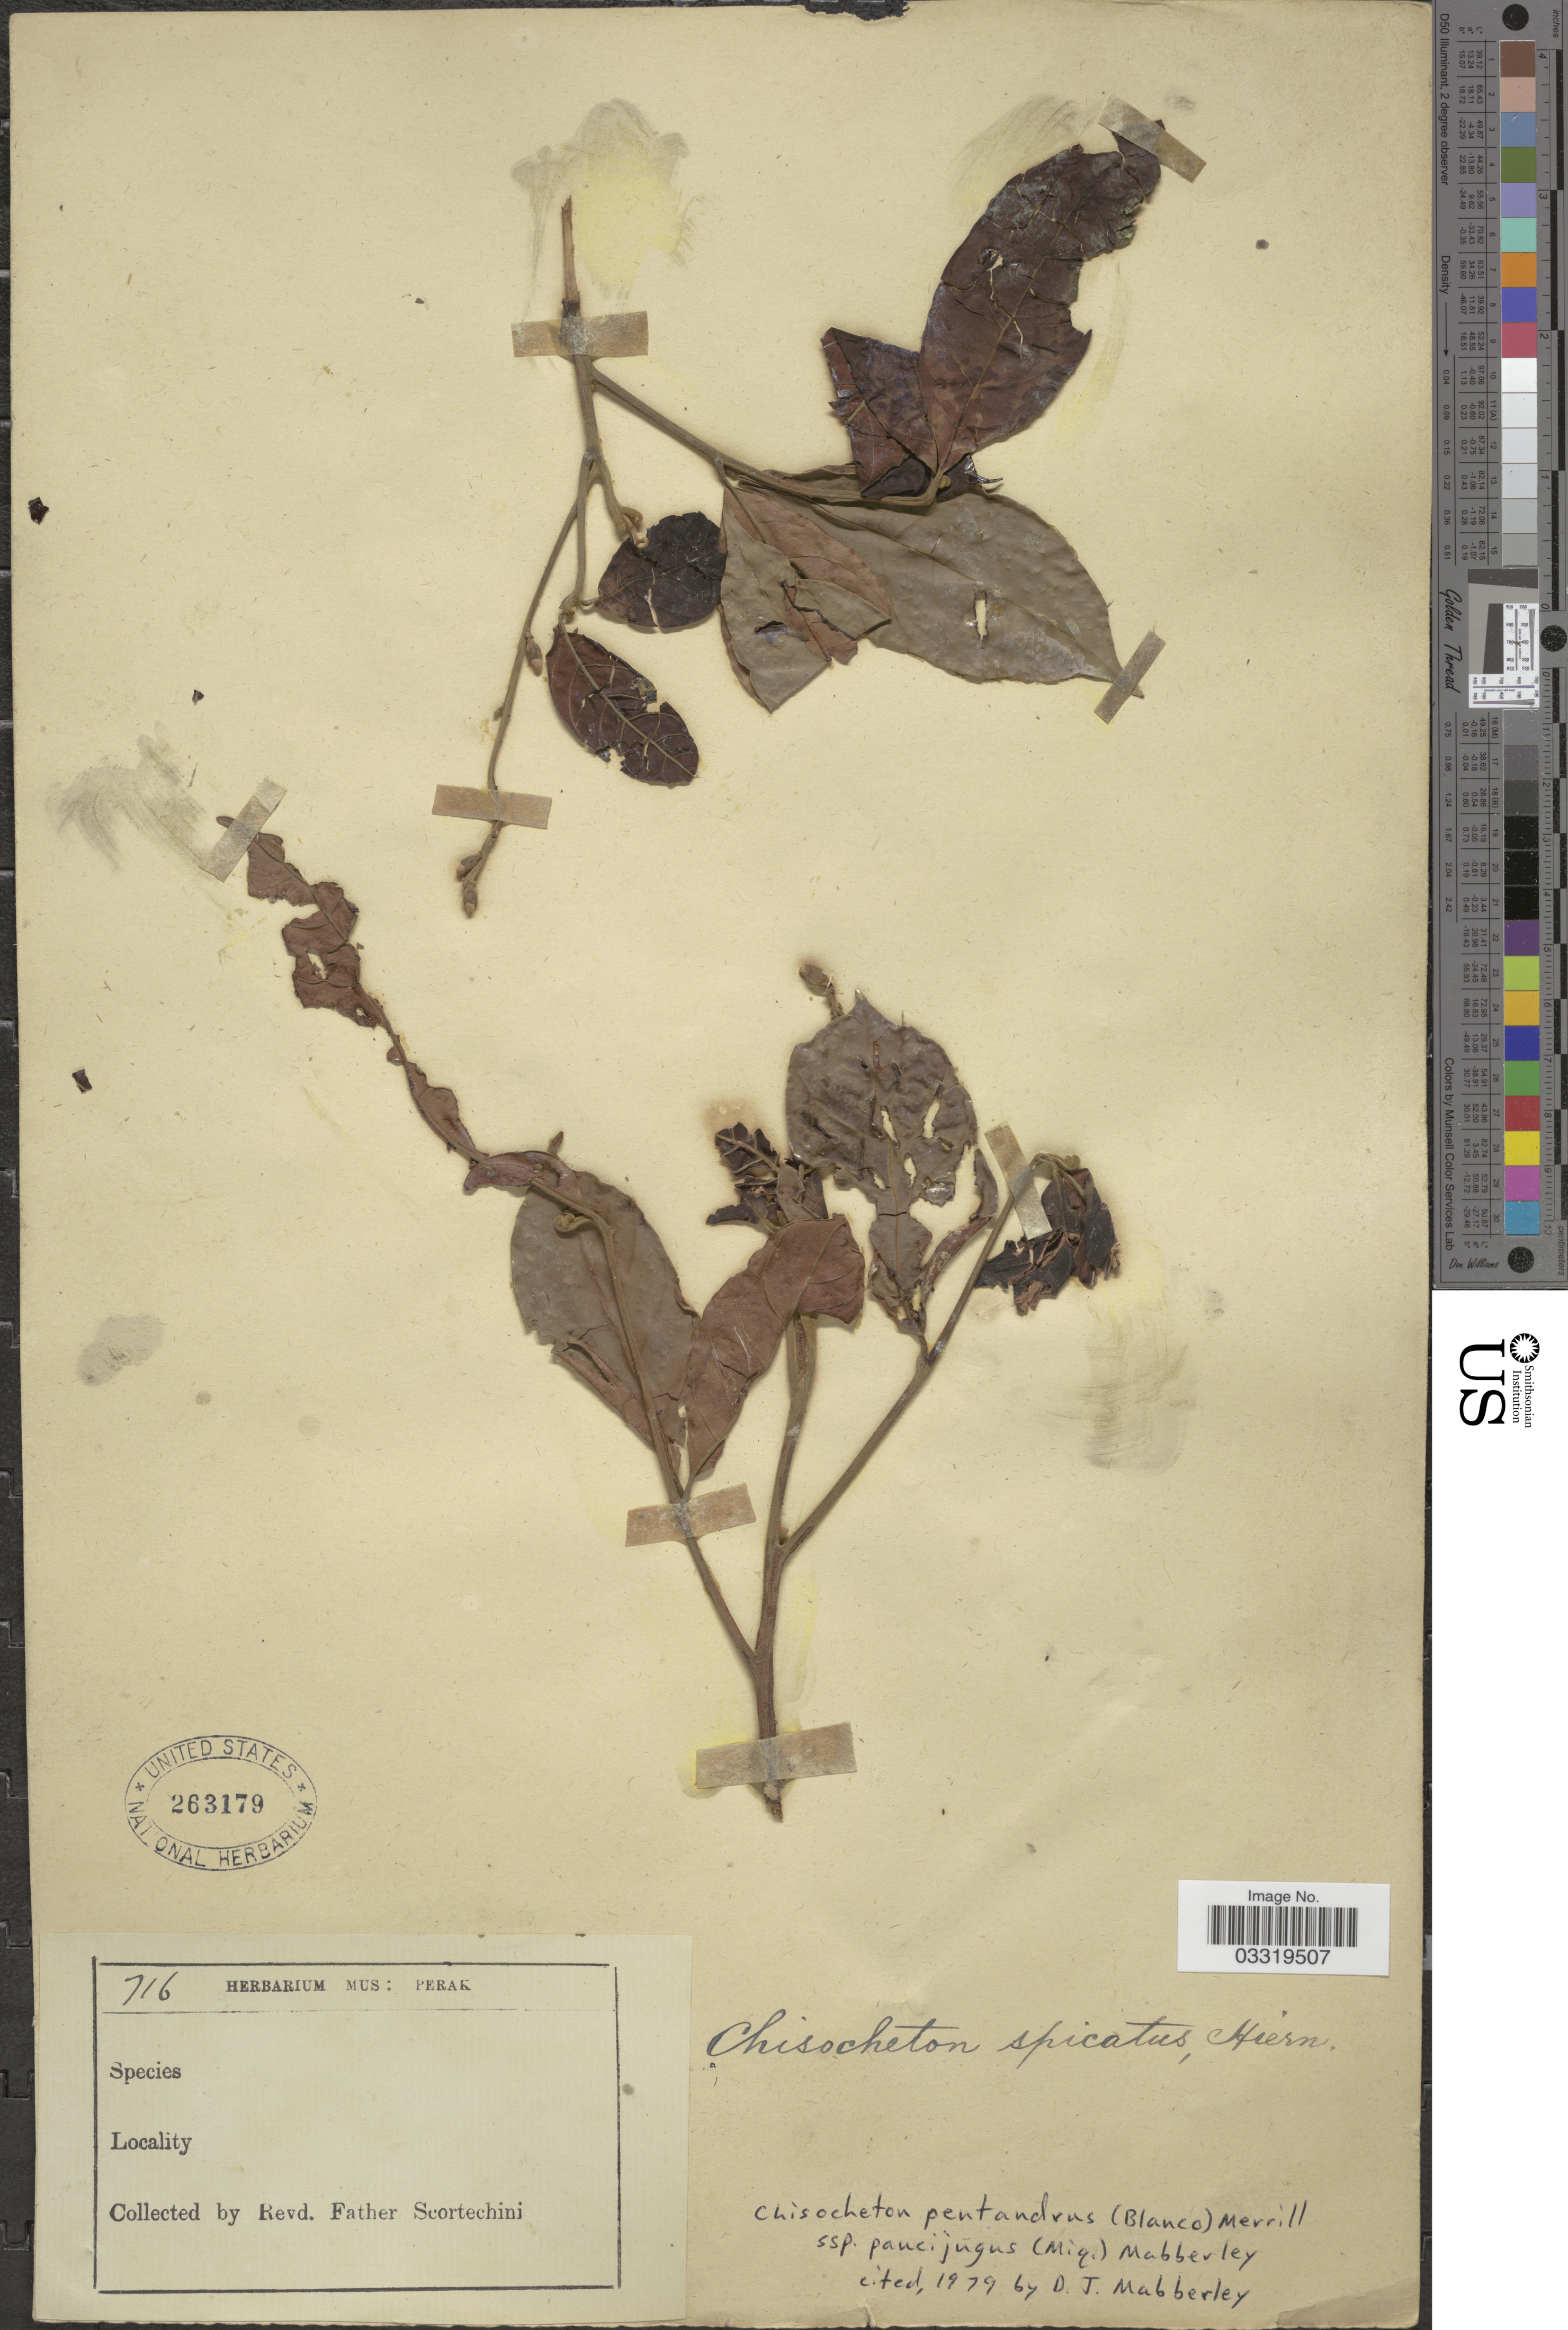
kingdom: Plantae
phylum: Tracheophyta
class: Magnoliopsida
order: Sapindales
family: Meliaceae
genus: Chisocheton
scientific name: Chisocheton pentandrus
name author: (Blanco) Merr.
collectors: Fr. Scortechini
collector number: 716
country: Malaysia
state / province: Perak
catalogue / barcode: US 263179